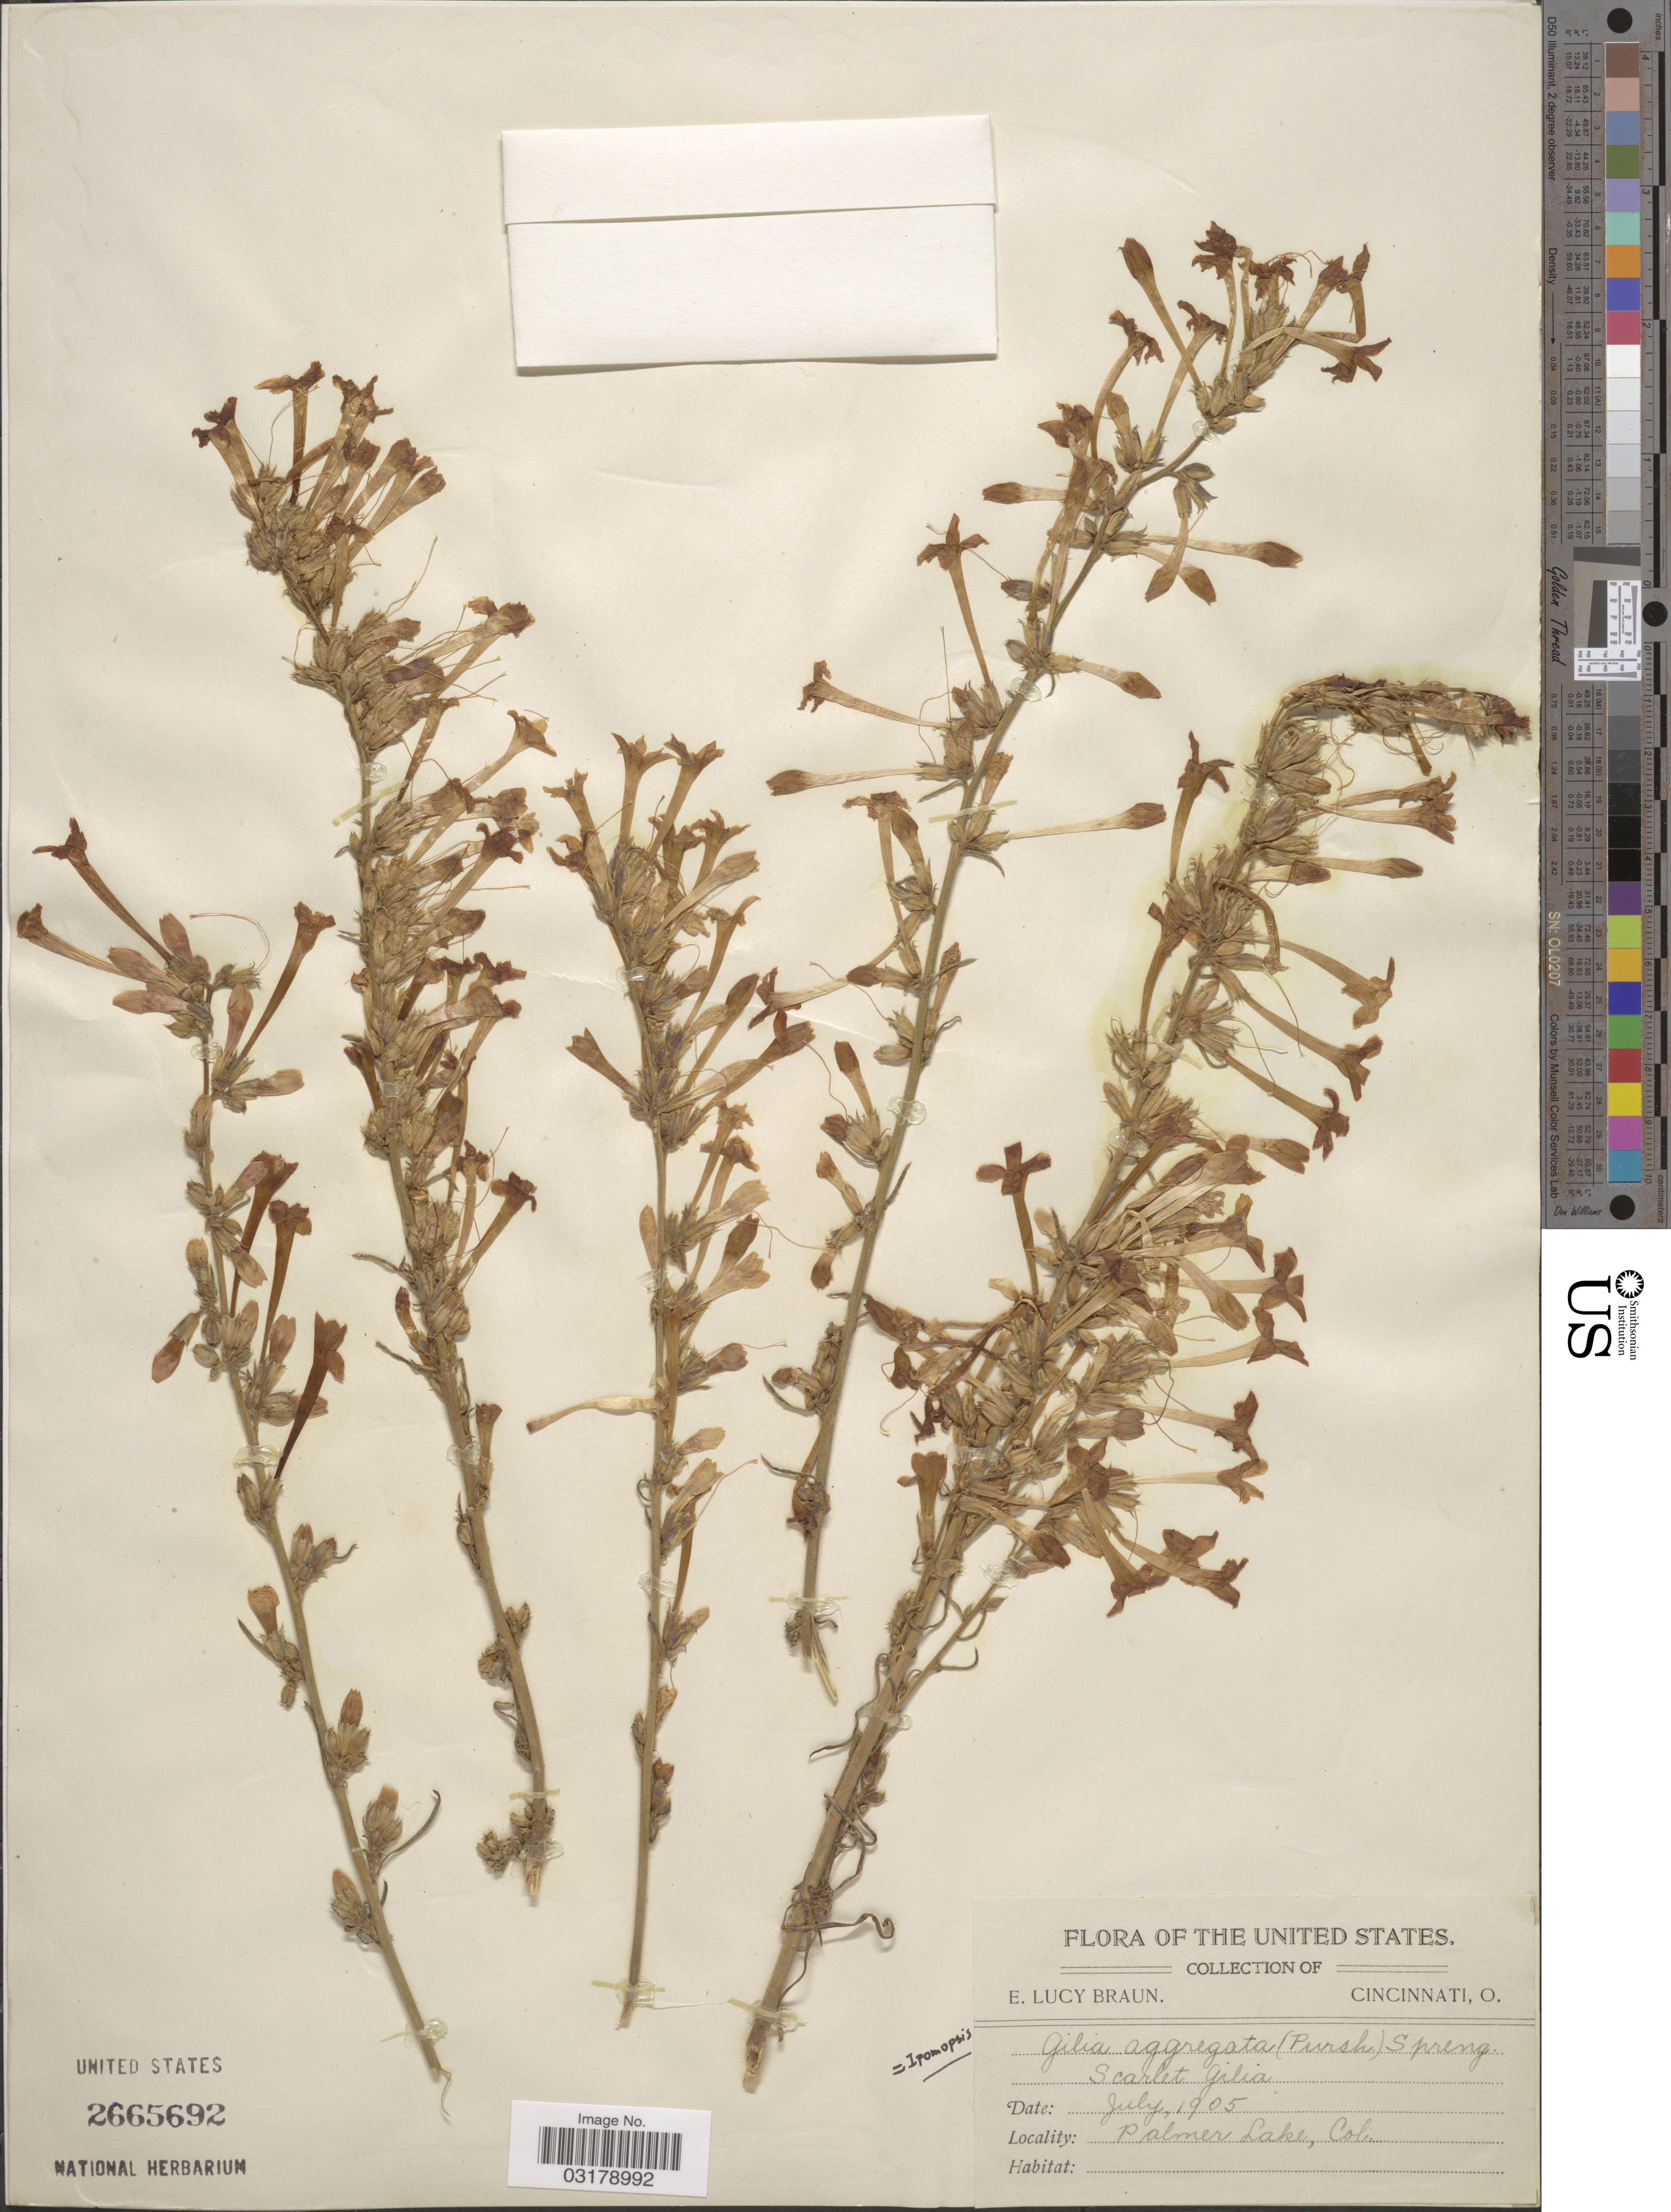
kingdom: Plantae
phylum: Tracheophyta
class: Magnoliopsida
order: Ericales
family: Polemoniaceae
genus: Ipomopsis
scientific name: Ipomopsis aggregata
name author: (Pursh) V.E. Grant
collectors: E. L. Braun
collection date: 1905-07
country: United States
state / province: Colorado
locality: Palmer Lake.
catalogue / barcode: US 2665692